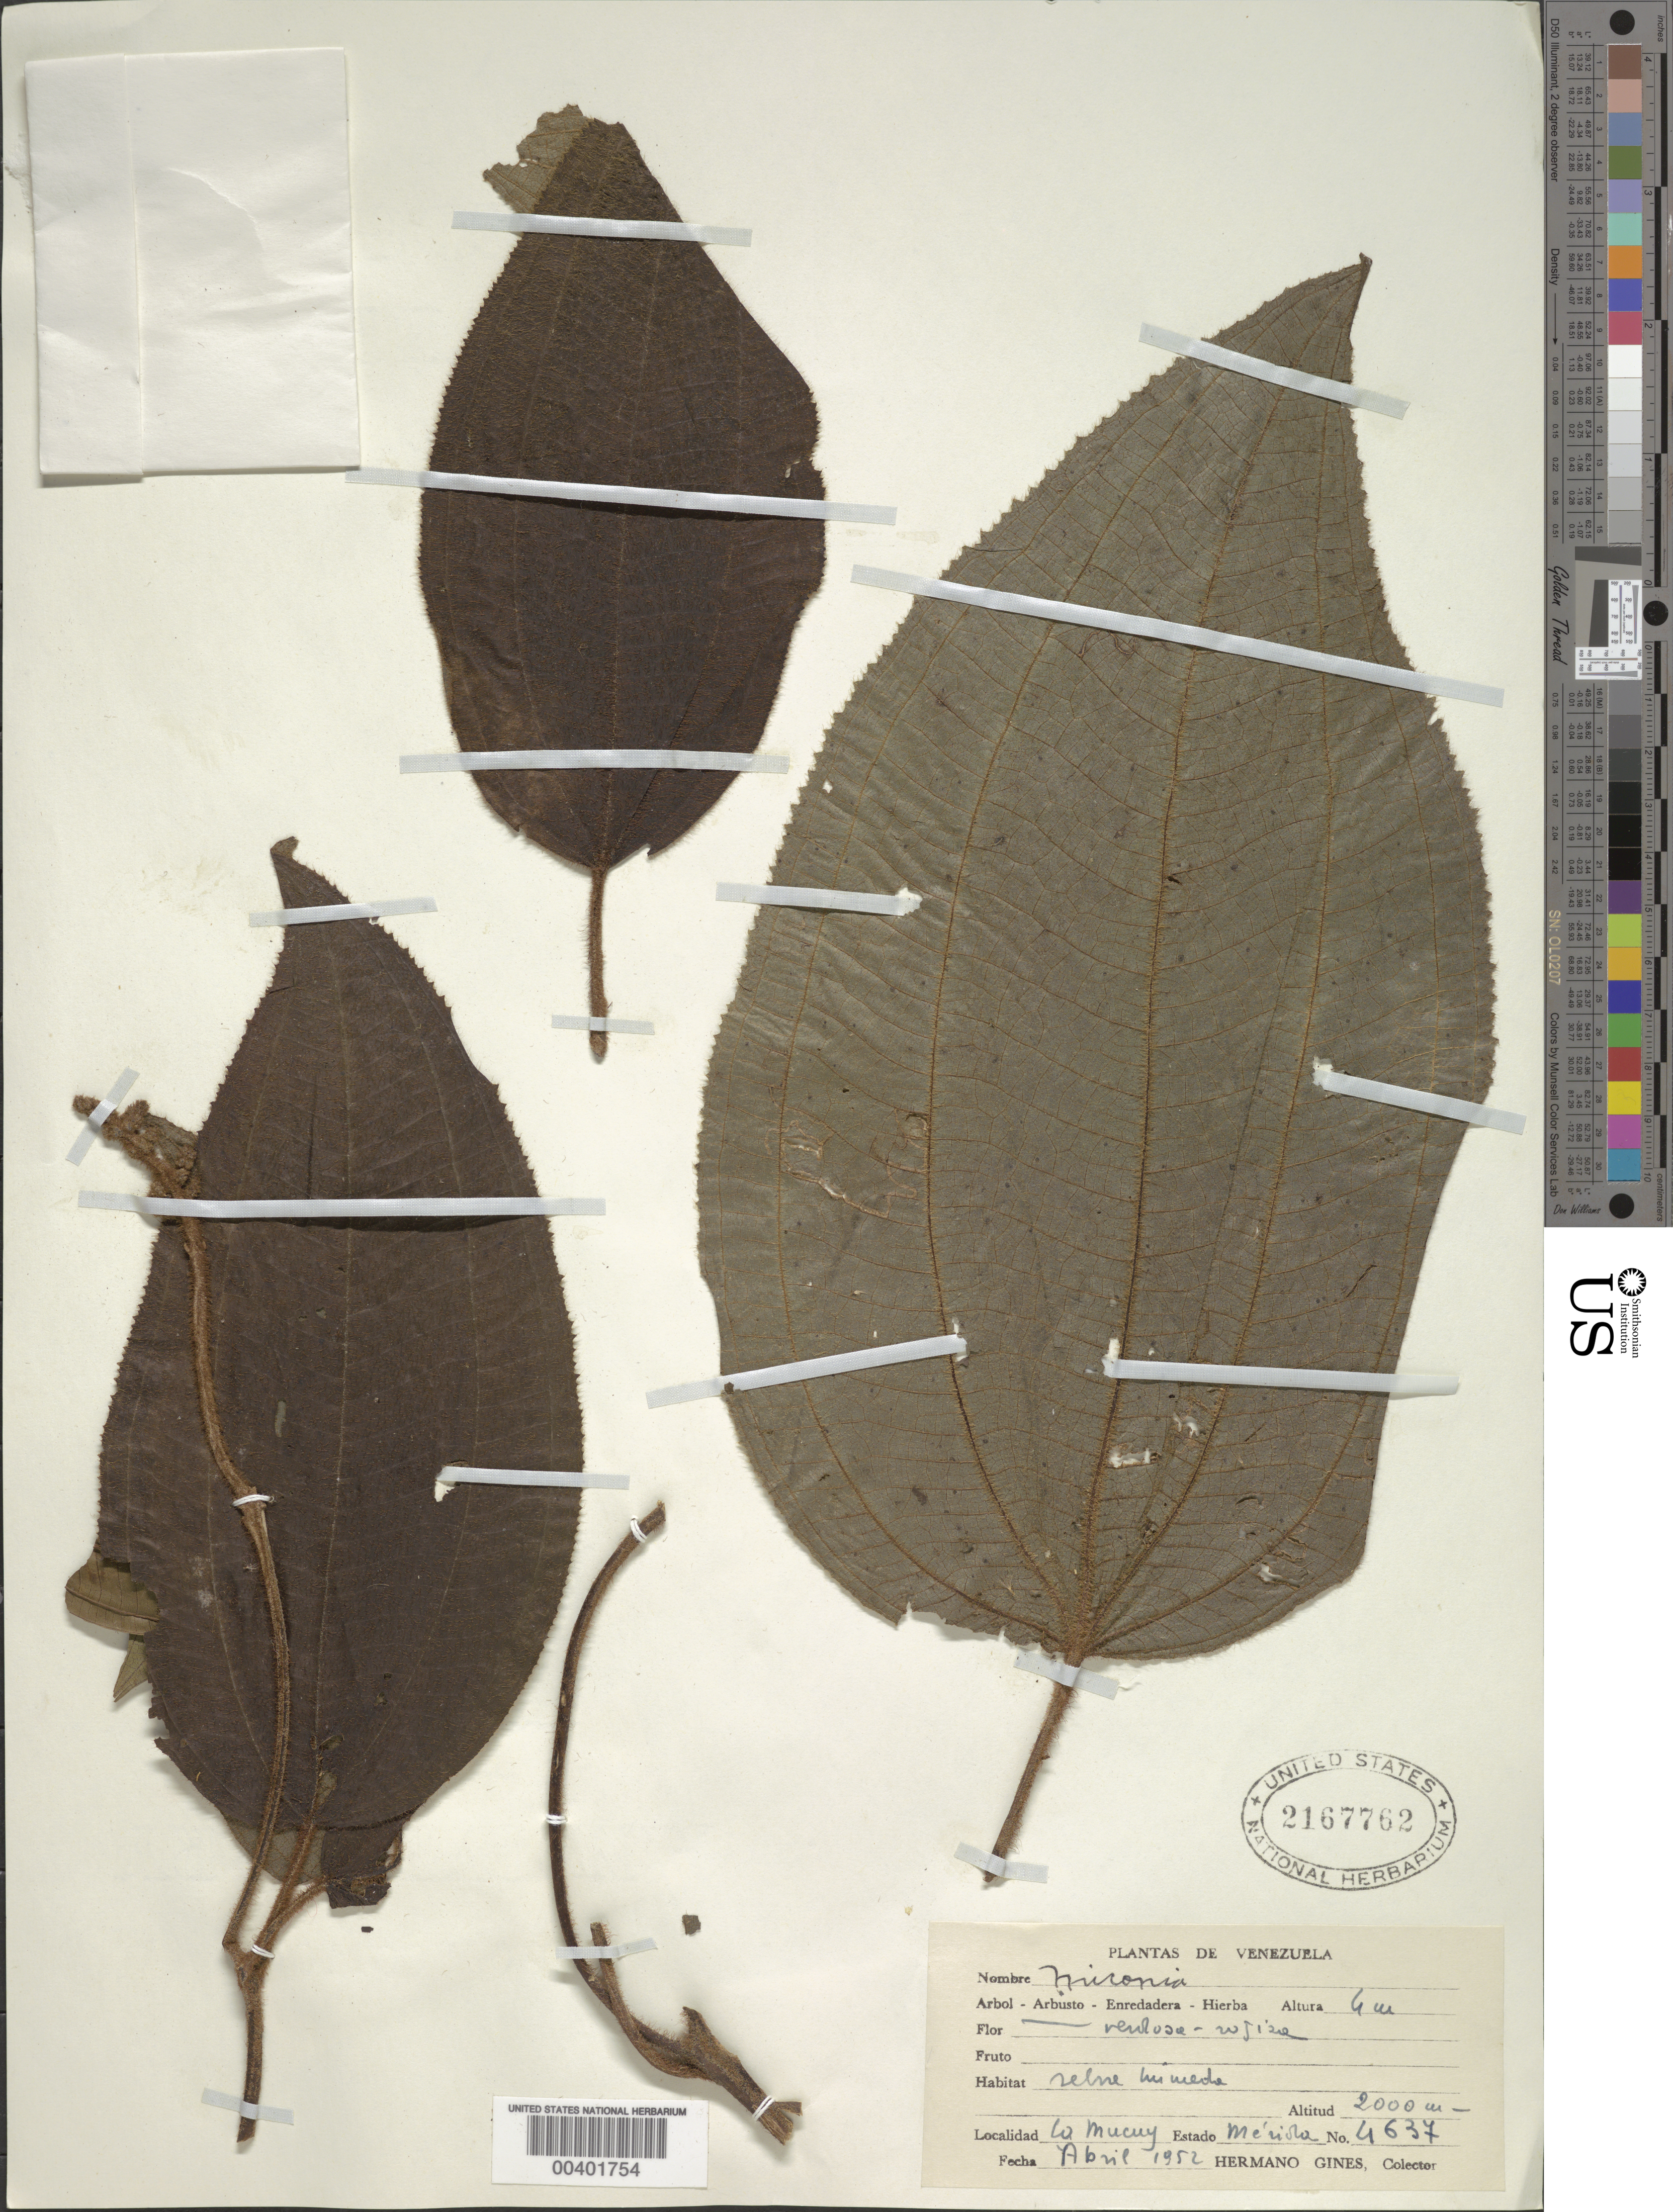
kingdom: Plantae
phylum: Tracheophyta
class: Magnoliopsida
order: Myrtales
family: Melastomataceae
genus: Miconia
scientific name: Miconia sp.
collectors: Bro. Gines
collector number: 4637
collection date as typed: Apr 1952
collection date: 1952-04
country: Venezuela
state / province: Mérida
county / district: Libertador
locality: La Mucuy Mucuy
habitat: Selva húmeda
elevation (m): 2000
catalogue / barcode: US 2167762